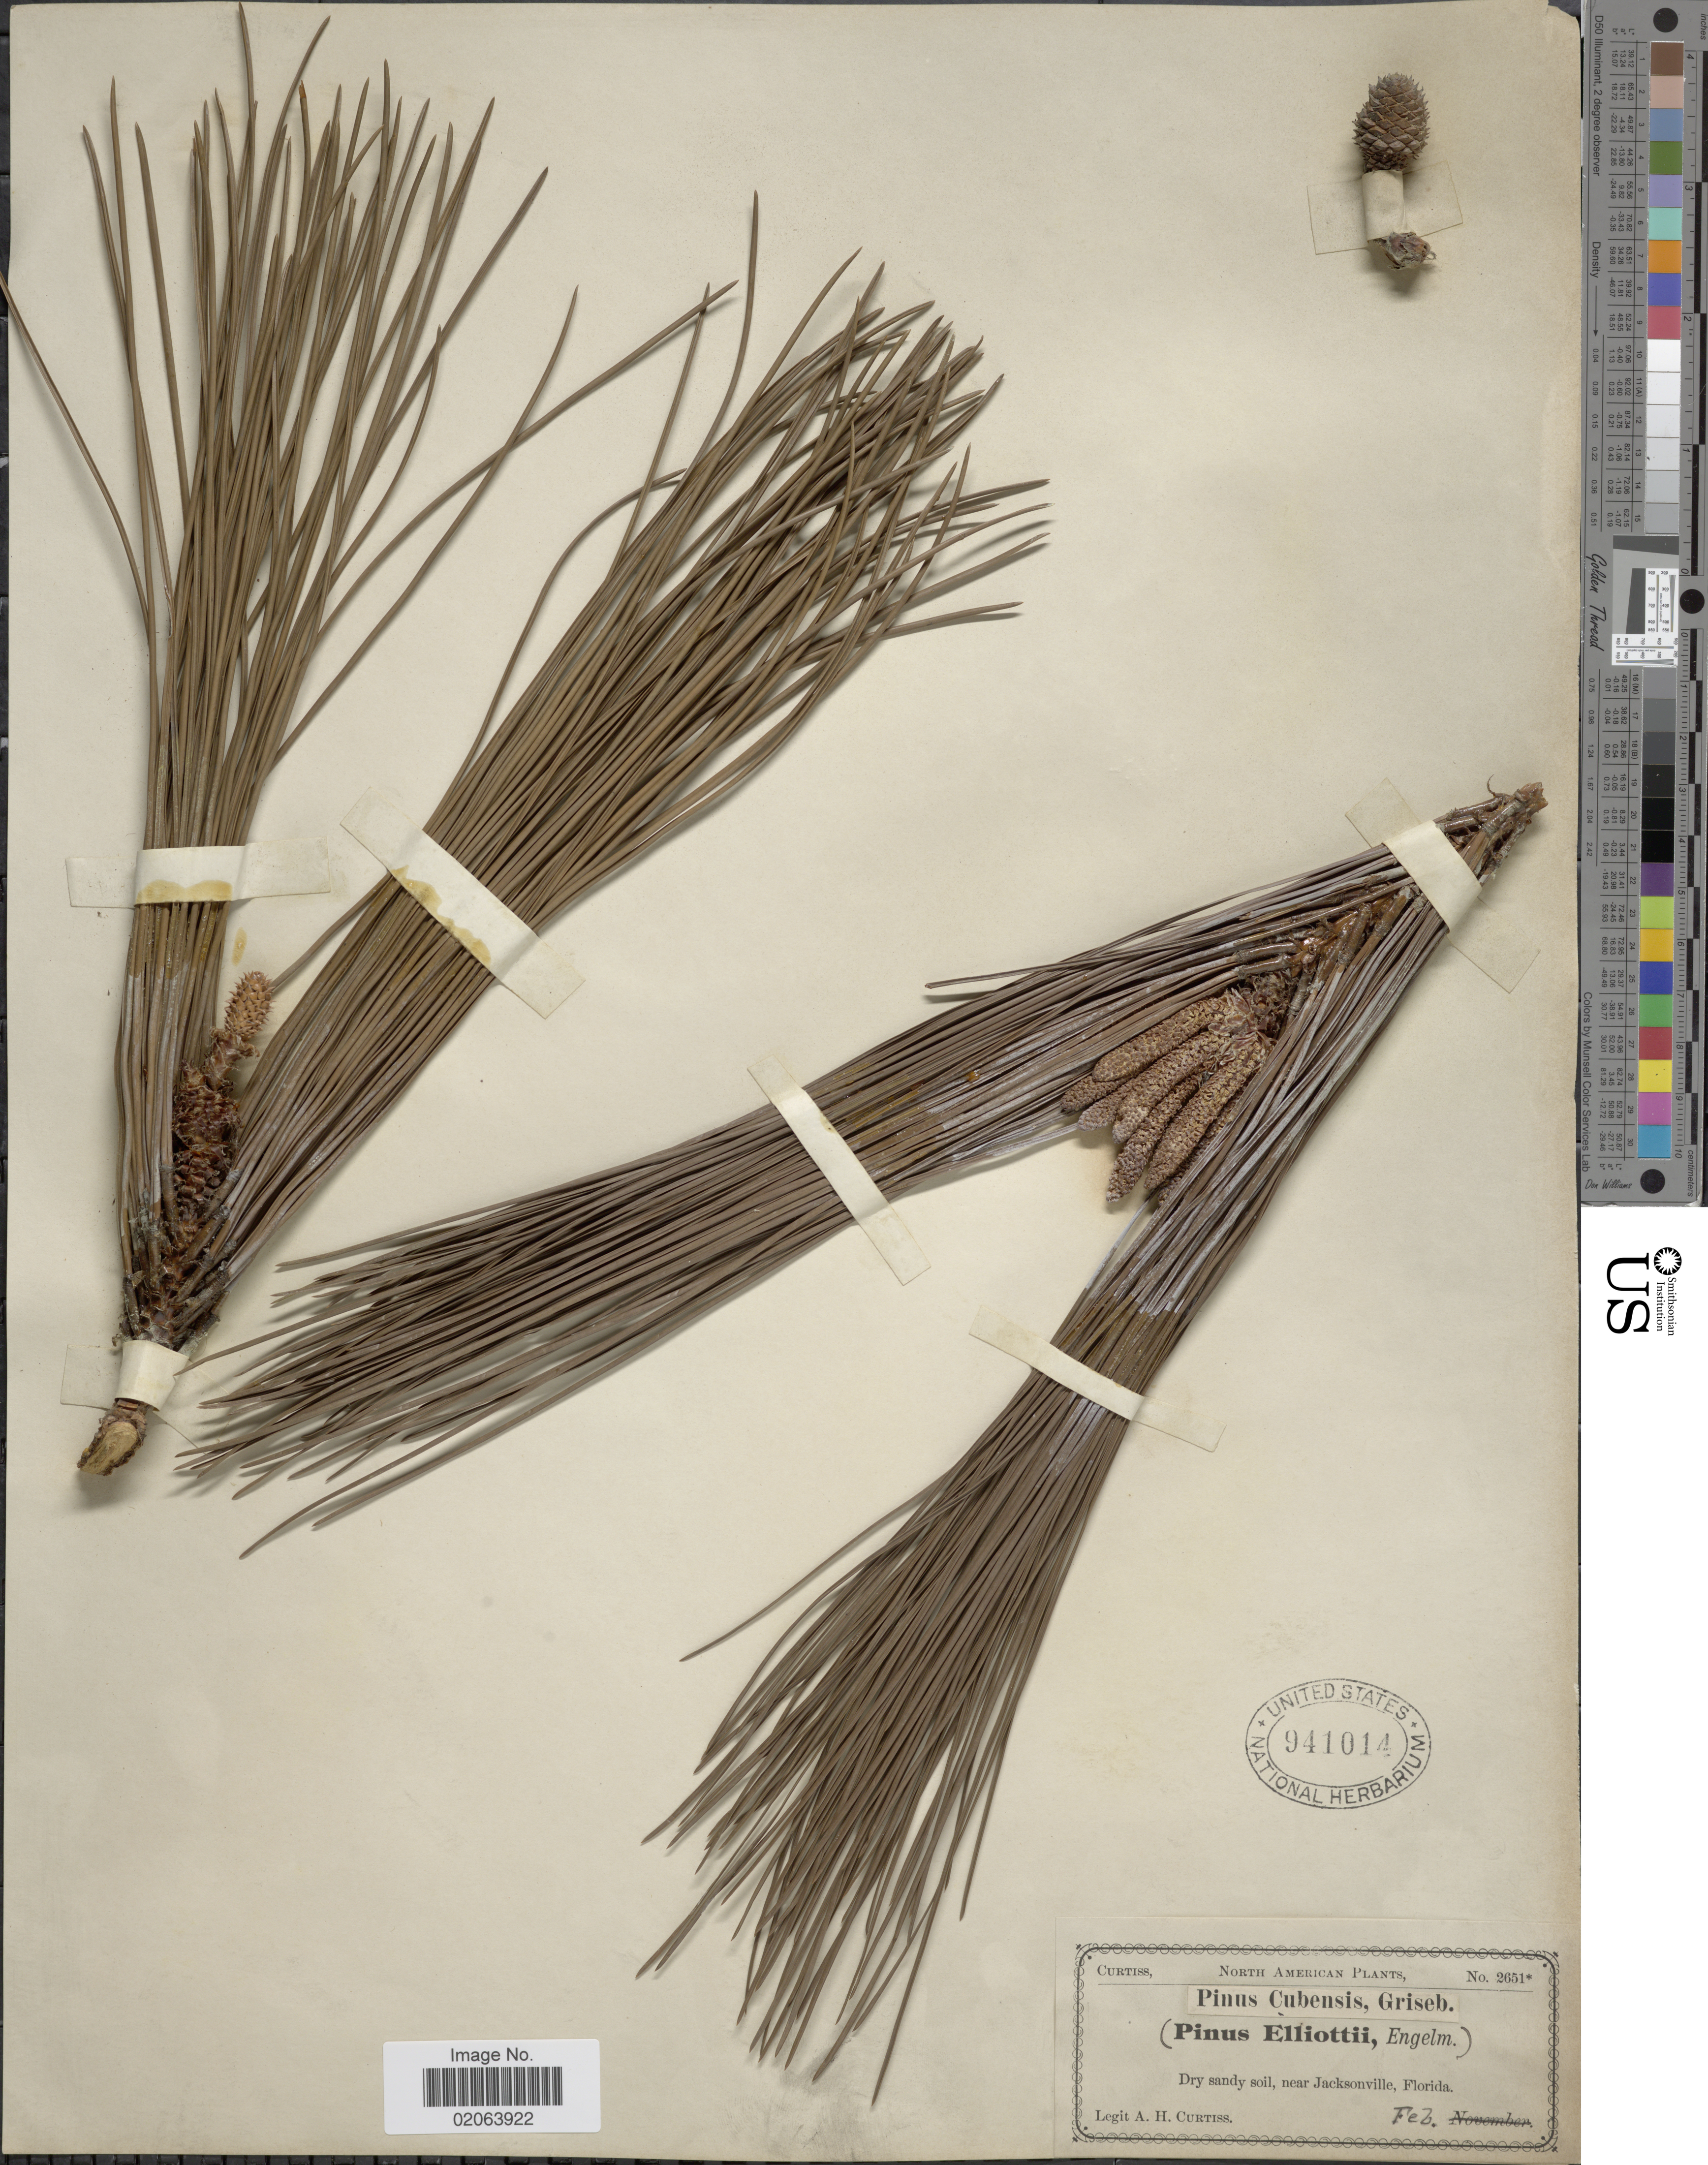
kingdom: Plantae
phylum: Tracheophyta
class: Pinopsida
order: Pinales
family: Pinaceae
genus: Pinus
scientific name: Pinus elliottii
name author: Engelm.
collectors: A. H. Curtiss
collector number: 2651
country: United States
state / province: Florida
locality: Near Jacksonville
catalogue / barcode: US 941014